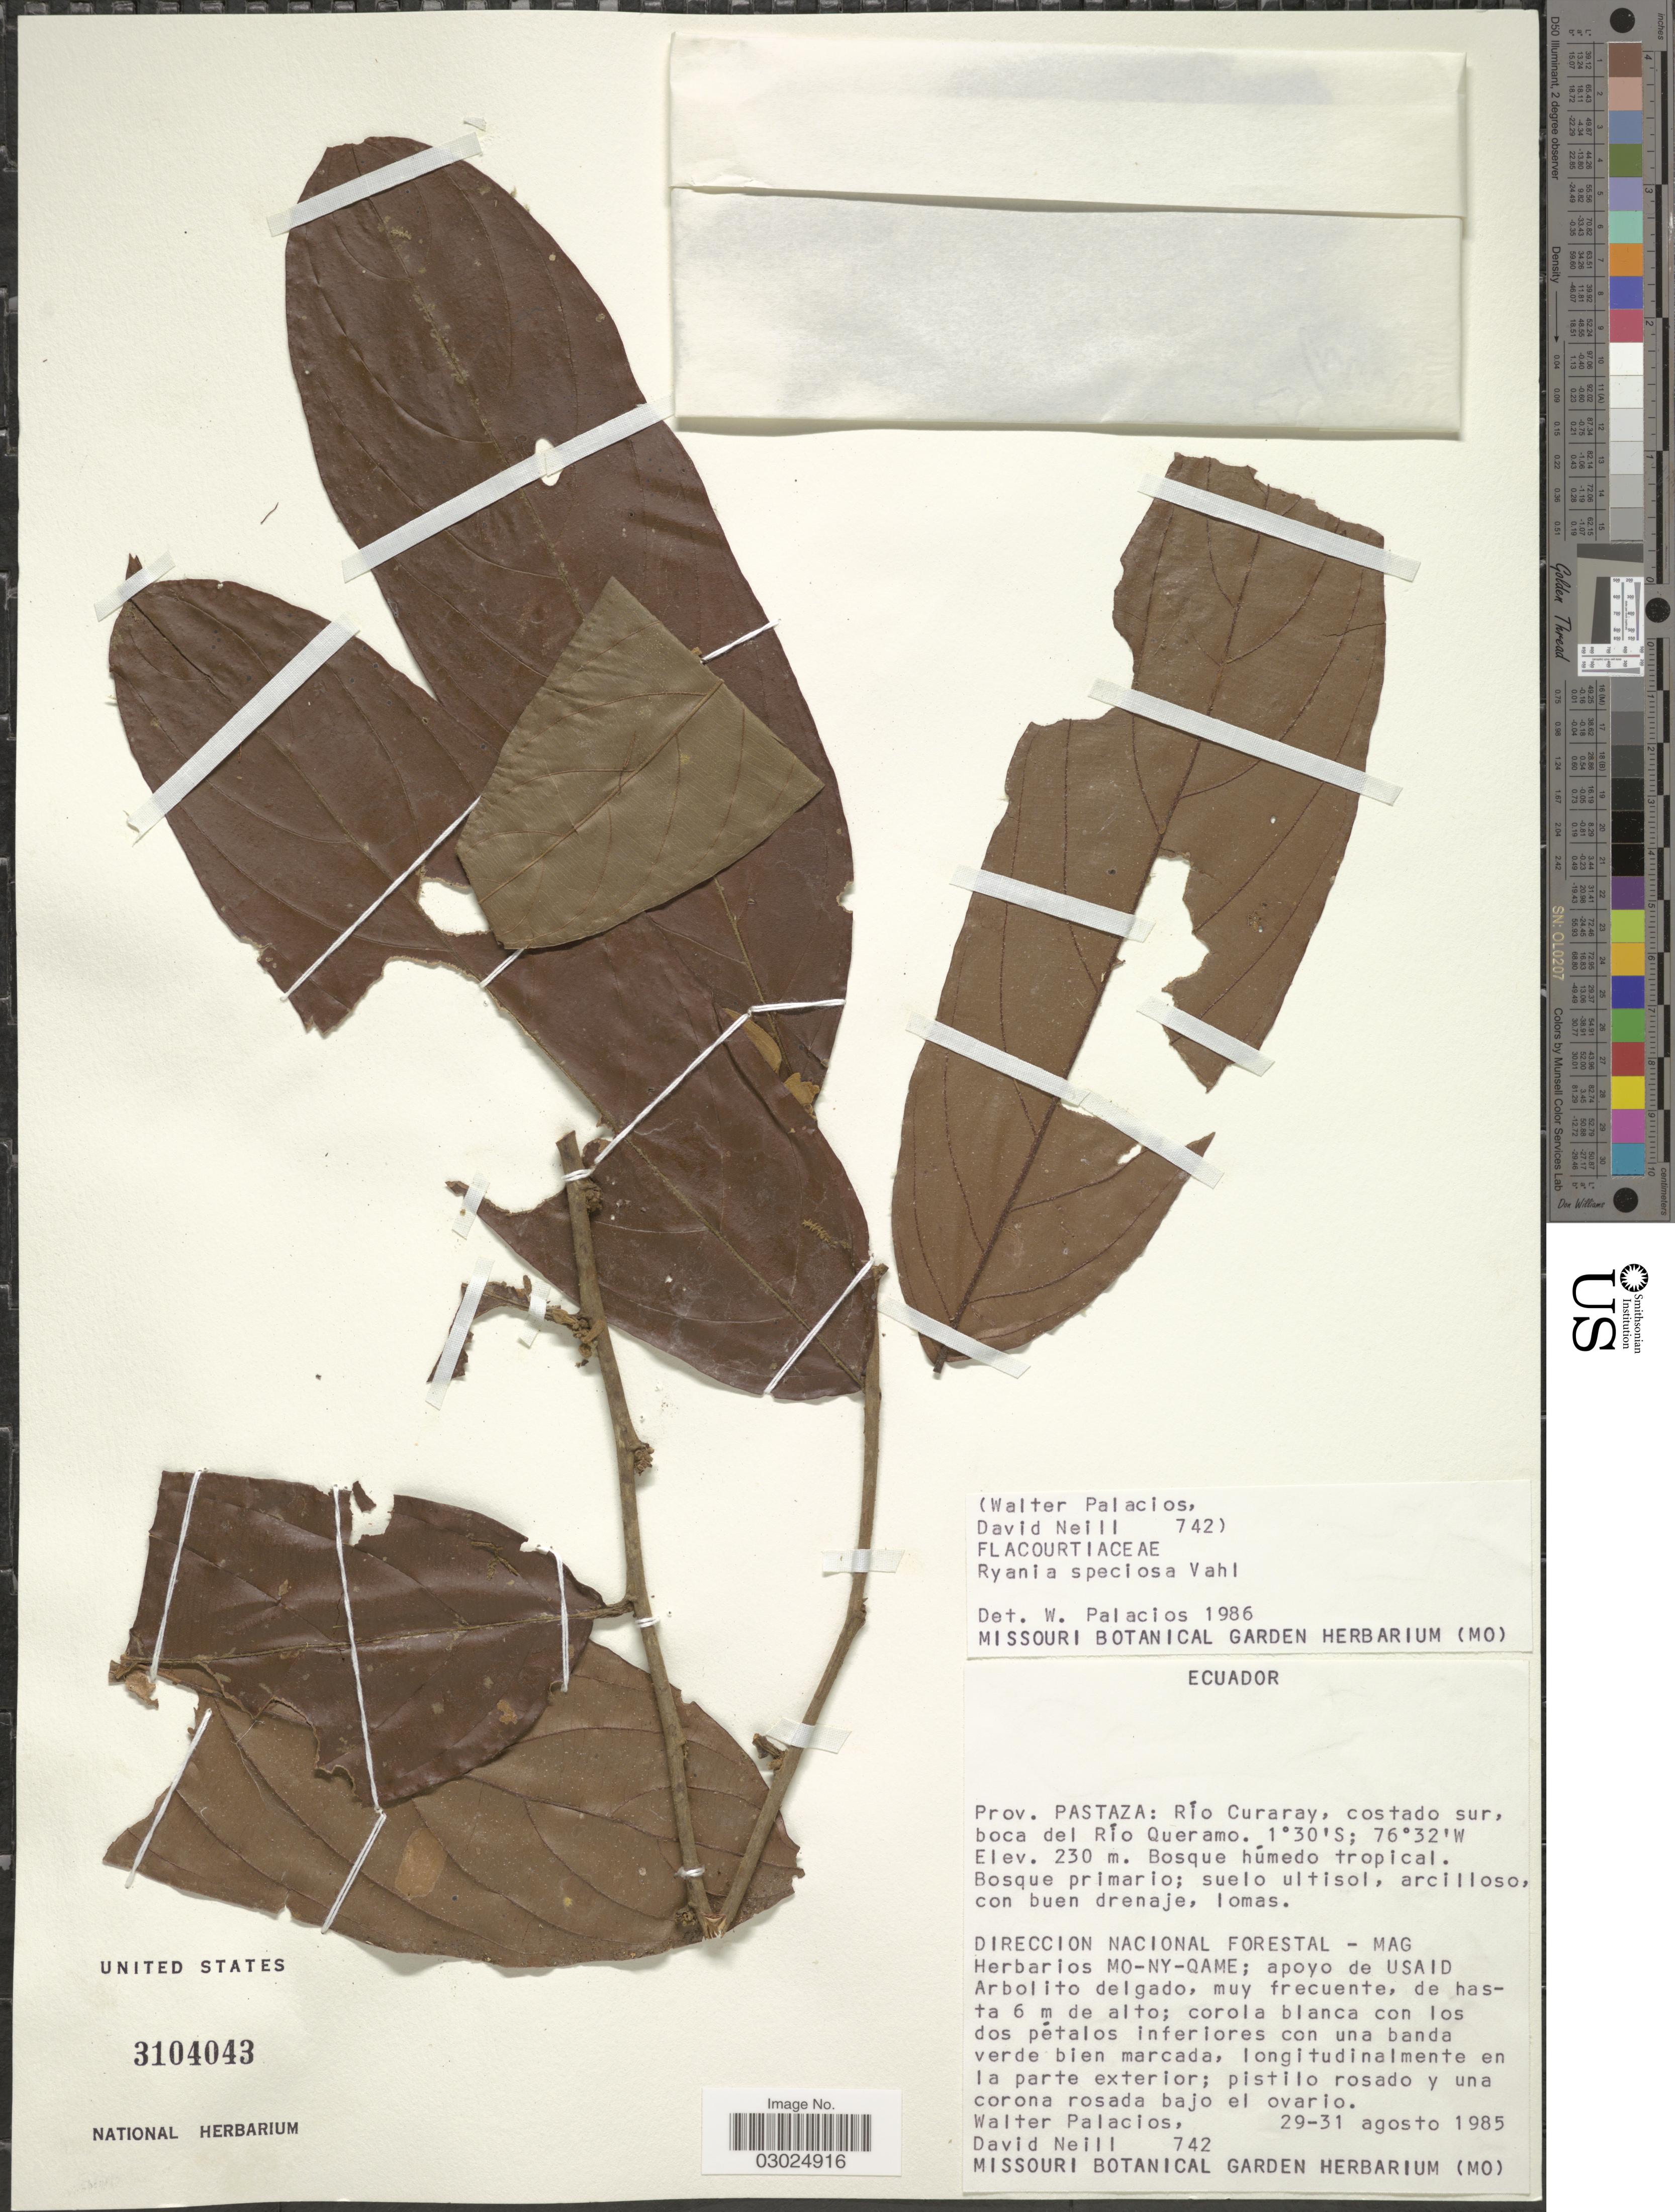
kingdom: Plantae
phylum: Tracheophyta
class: Magnoliopsida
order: Malpighiales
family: Salicaceae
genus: Ryania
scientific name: Ryania speciosa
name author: Vahl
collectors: W. Palacios & D. Neill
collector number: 742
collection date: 1985-08-29/1985-08-31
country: Ecuador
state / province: Pastaza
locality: Prov. Pastaza: Río Curaray, costado sur, boca del Río Queramo.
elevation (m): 230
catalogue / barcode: US 3104043